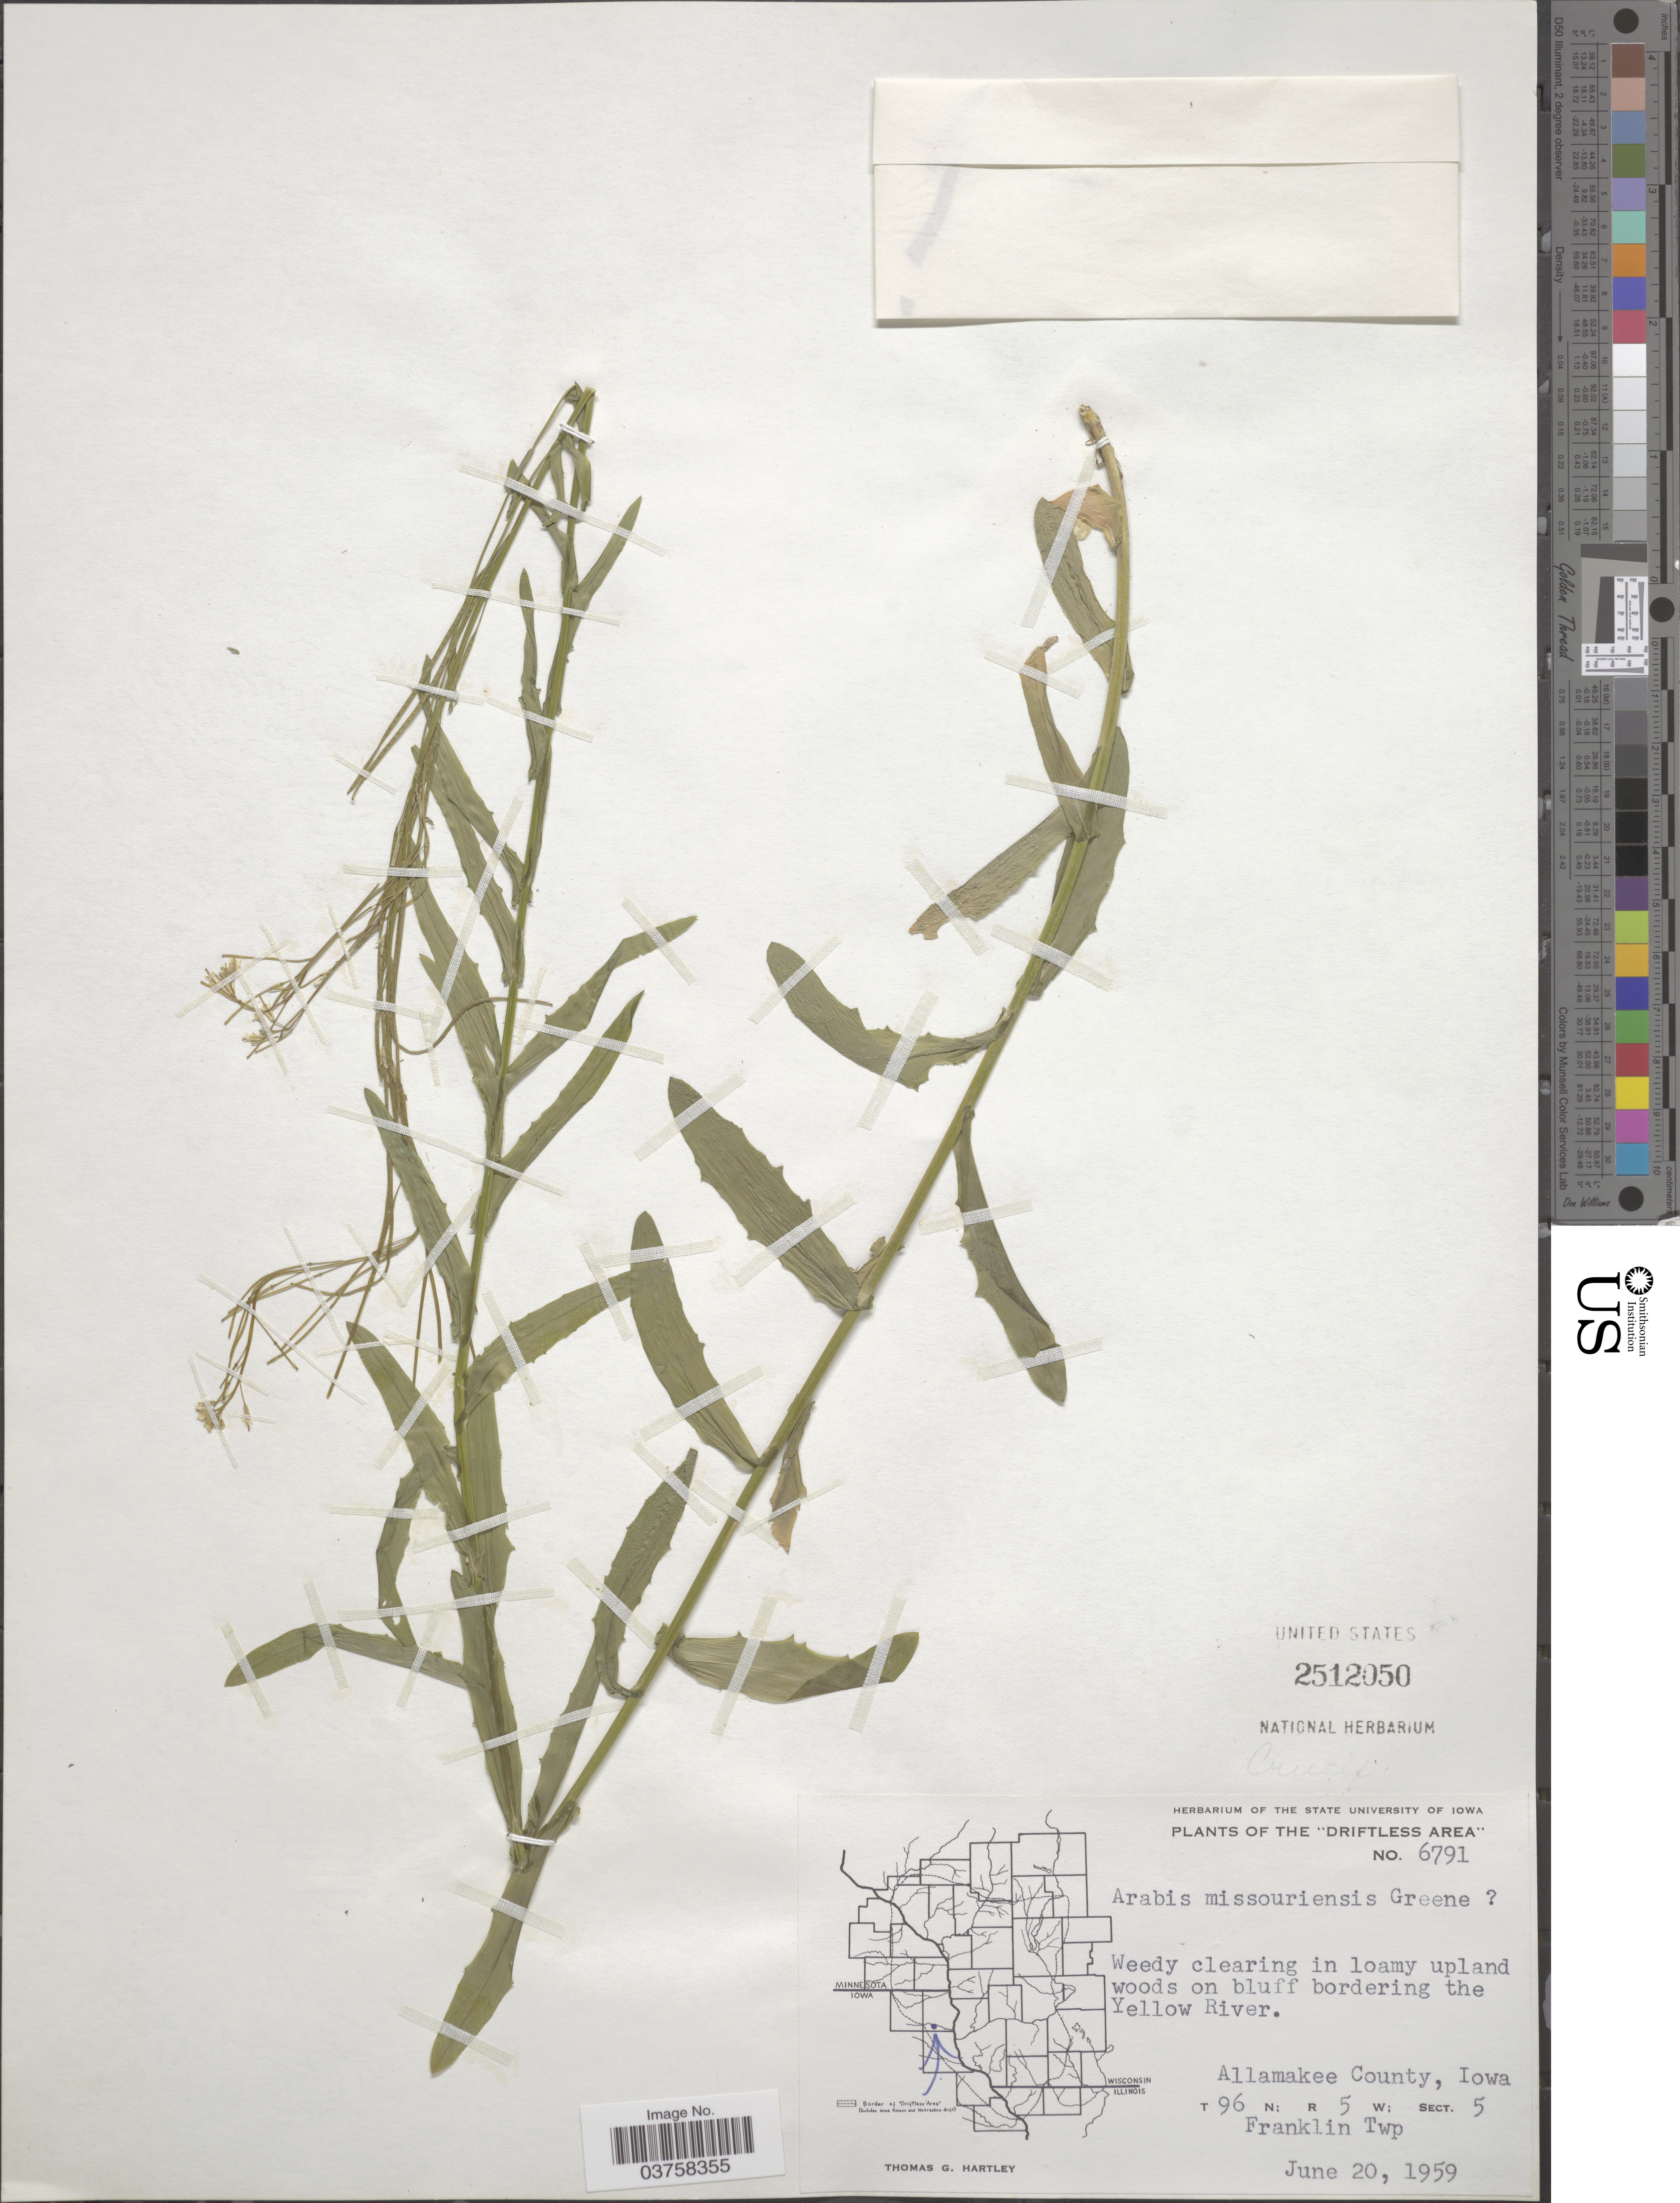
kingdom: Plantae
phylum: Tracheophyta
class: Magnoliopsida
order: Brassicales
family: Brassicaceae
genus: Borodinia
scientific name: Borodinia missouriensis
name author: (Greene) P.J. Alexander & Windham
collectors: T. G. Hartley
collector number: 6791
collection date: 1959-06-20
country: United States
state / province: Iowa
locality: The 'Driftless Area'. Weedy clearing in loamy upland woods on bluff bordering the Yellow River. Allamakee County. T 96 N; R 5 W; Sect. 5. Franklin Twp.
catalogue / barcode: US 2512050